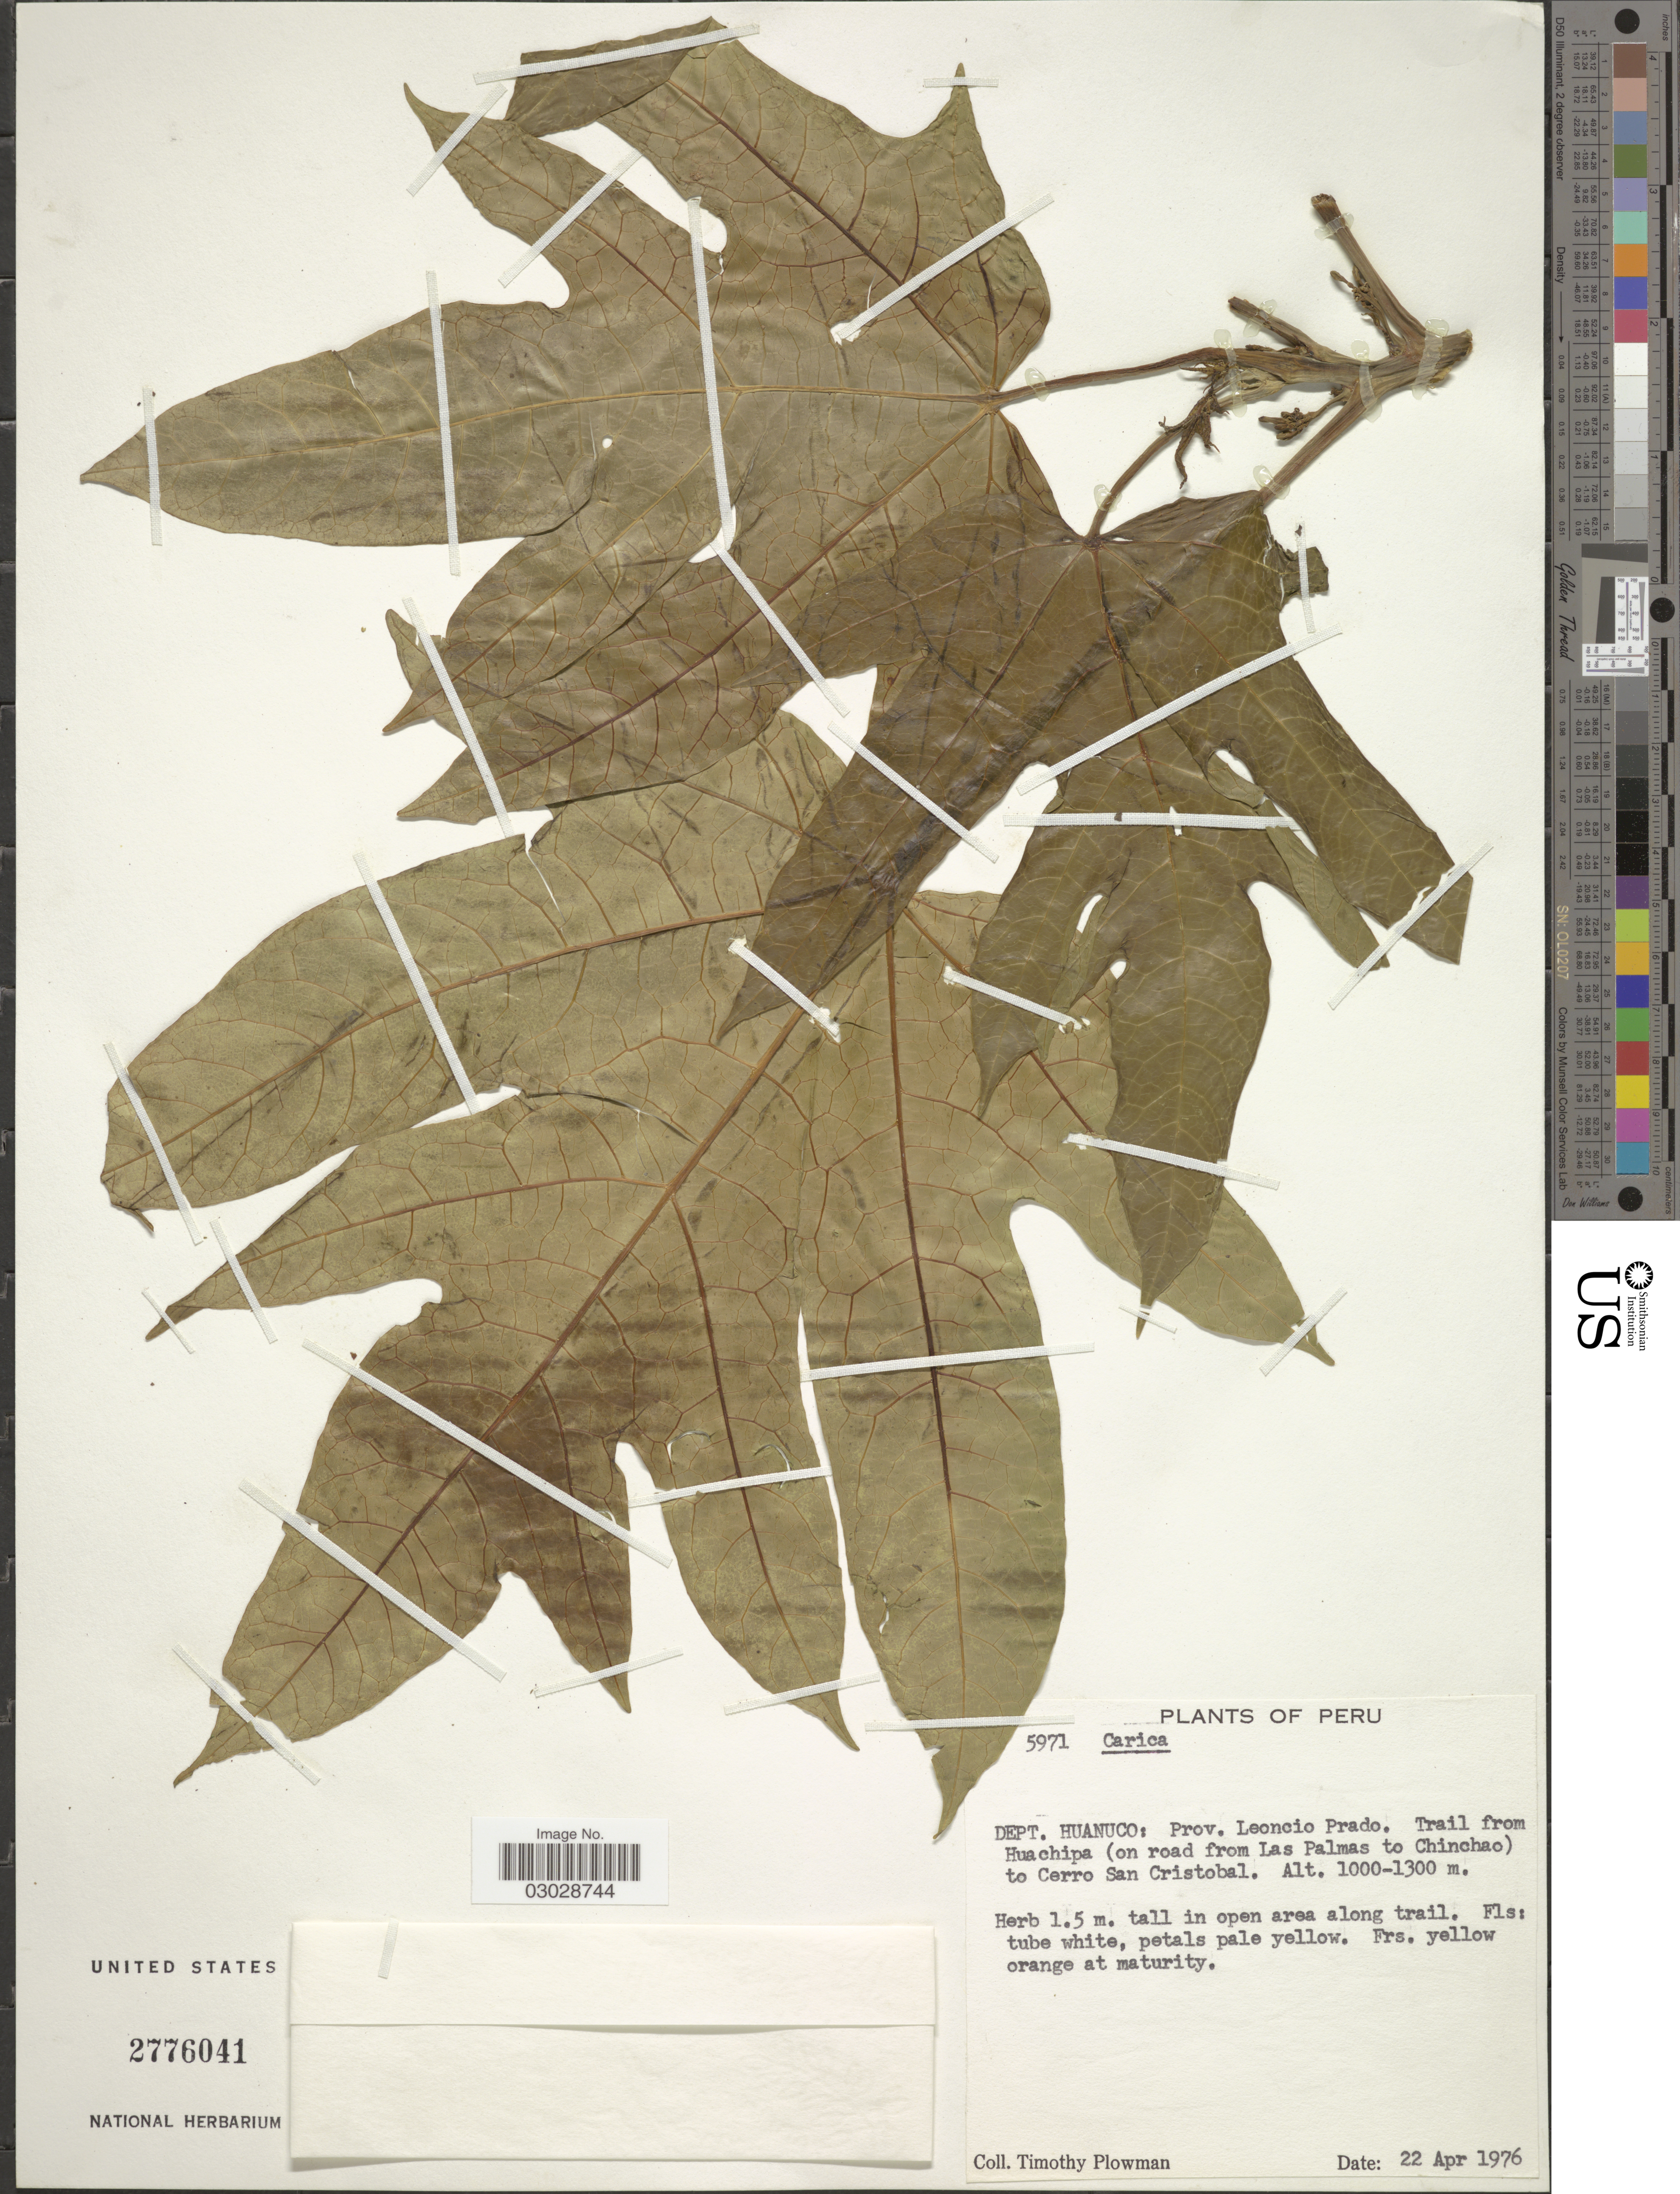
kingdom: Plantae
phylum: Tracheophyta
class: Magnoliopsida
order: Brassicales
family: Caricaceae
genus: Carica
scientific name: Carica sp.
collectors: T. Plowman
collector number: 5971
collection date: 1976-04-22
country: Peru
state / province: Huánuco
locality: Dept. Huanuco: Prov. Leoncio Prado. Trail from Huachipa (on road from Las Palmas to Chinchao) to Cerro San Cristobal.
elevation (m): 1000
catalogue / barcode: US 2776041